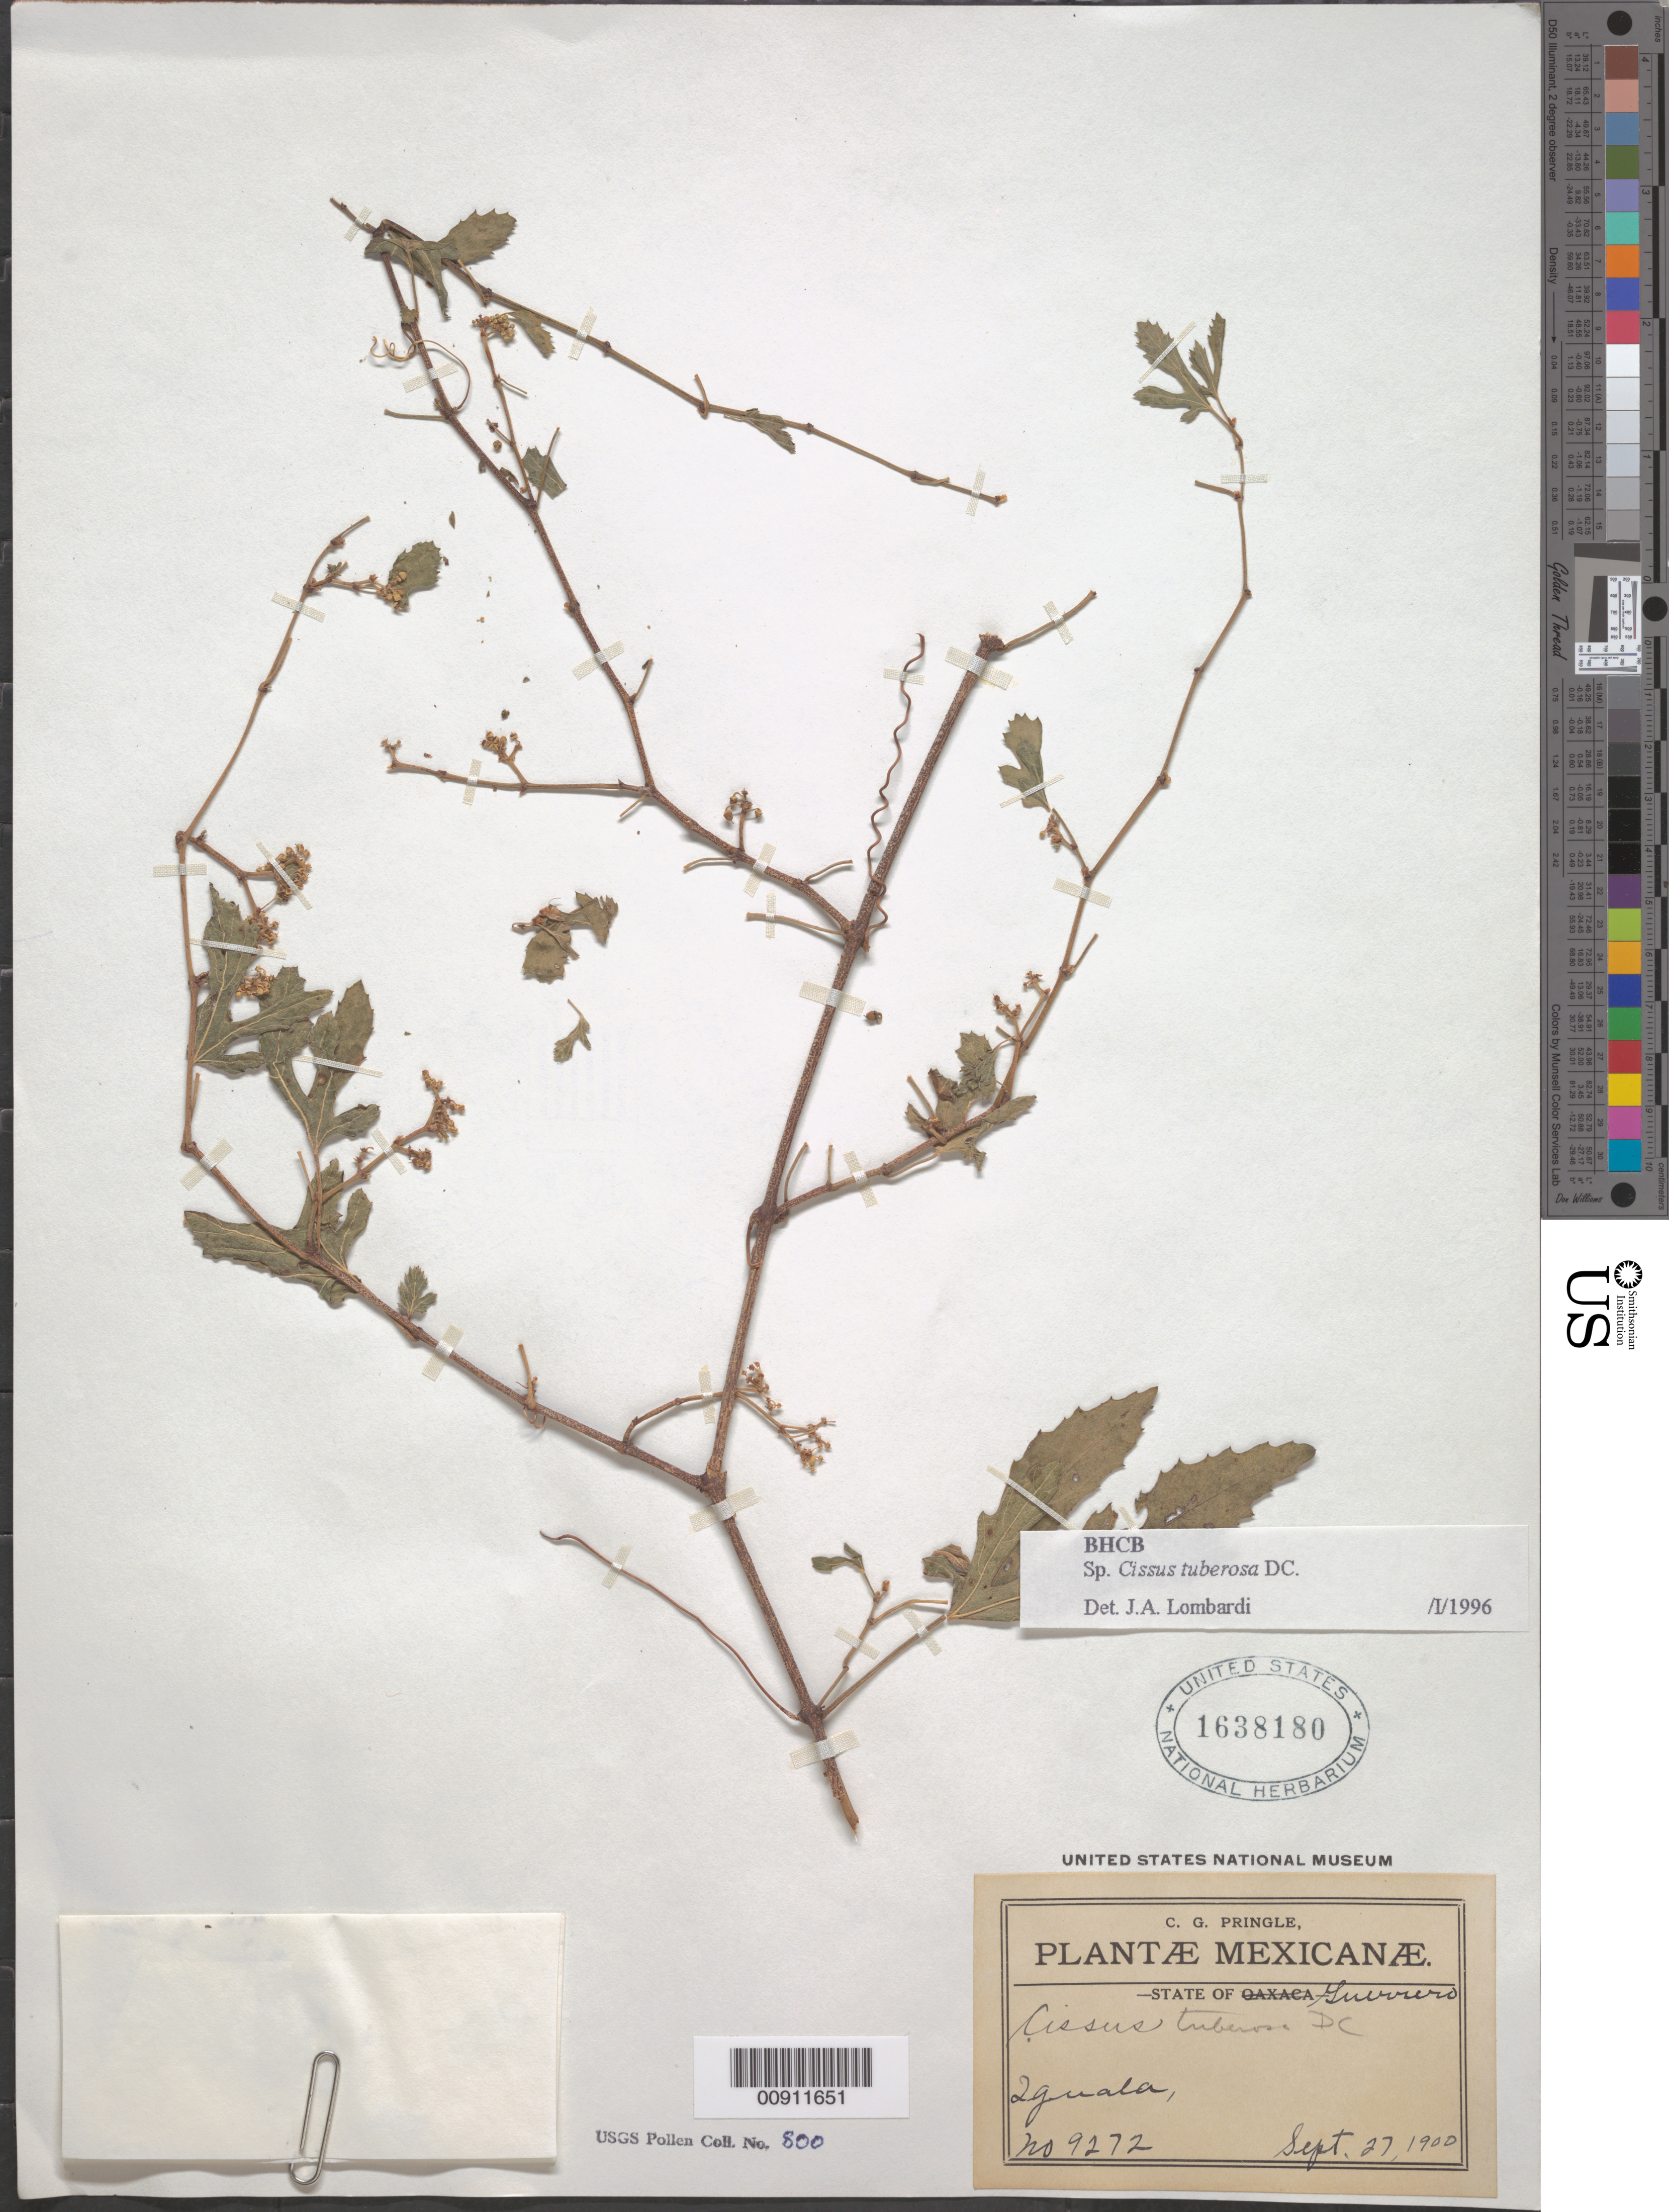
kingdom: Plantae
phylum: Tracheophyta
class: Magnoliopsida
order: Vitales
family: Vitaceae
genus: Cissus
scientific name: Cissus tuberosa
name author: Moc. & Sessé ex DC.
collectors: C. G. Pringle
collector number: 9272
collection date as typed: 27 Sep 1900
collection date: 1900-09-27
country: Mexico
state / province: Guerrero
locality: Iguala, Guerrero.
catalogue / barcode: US 1638180